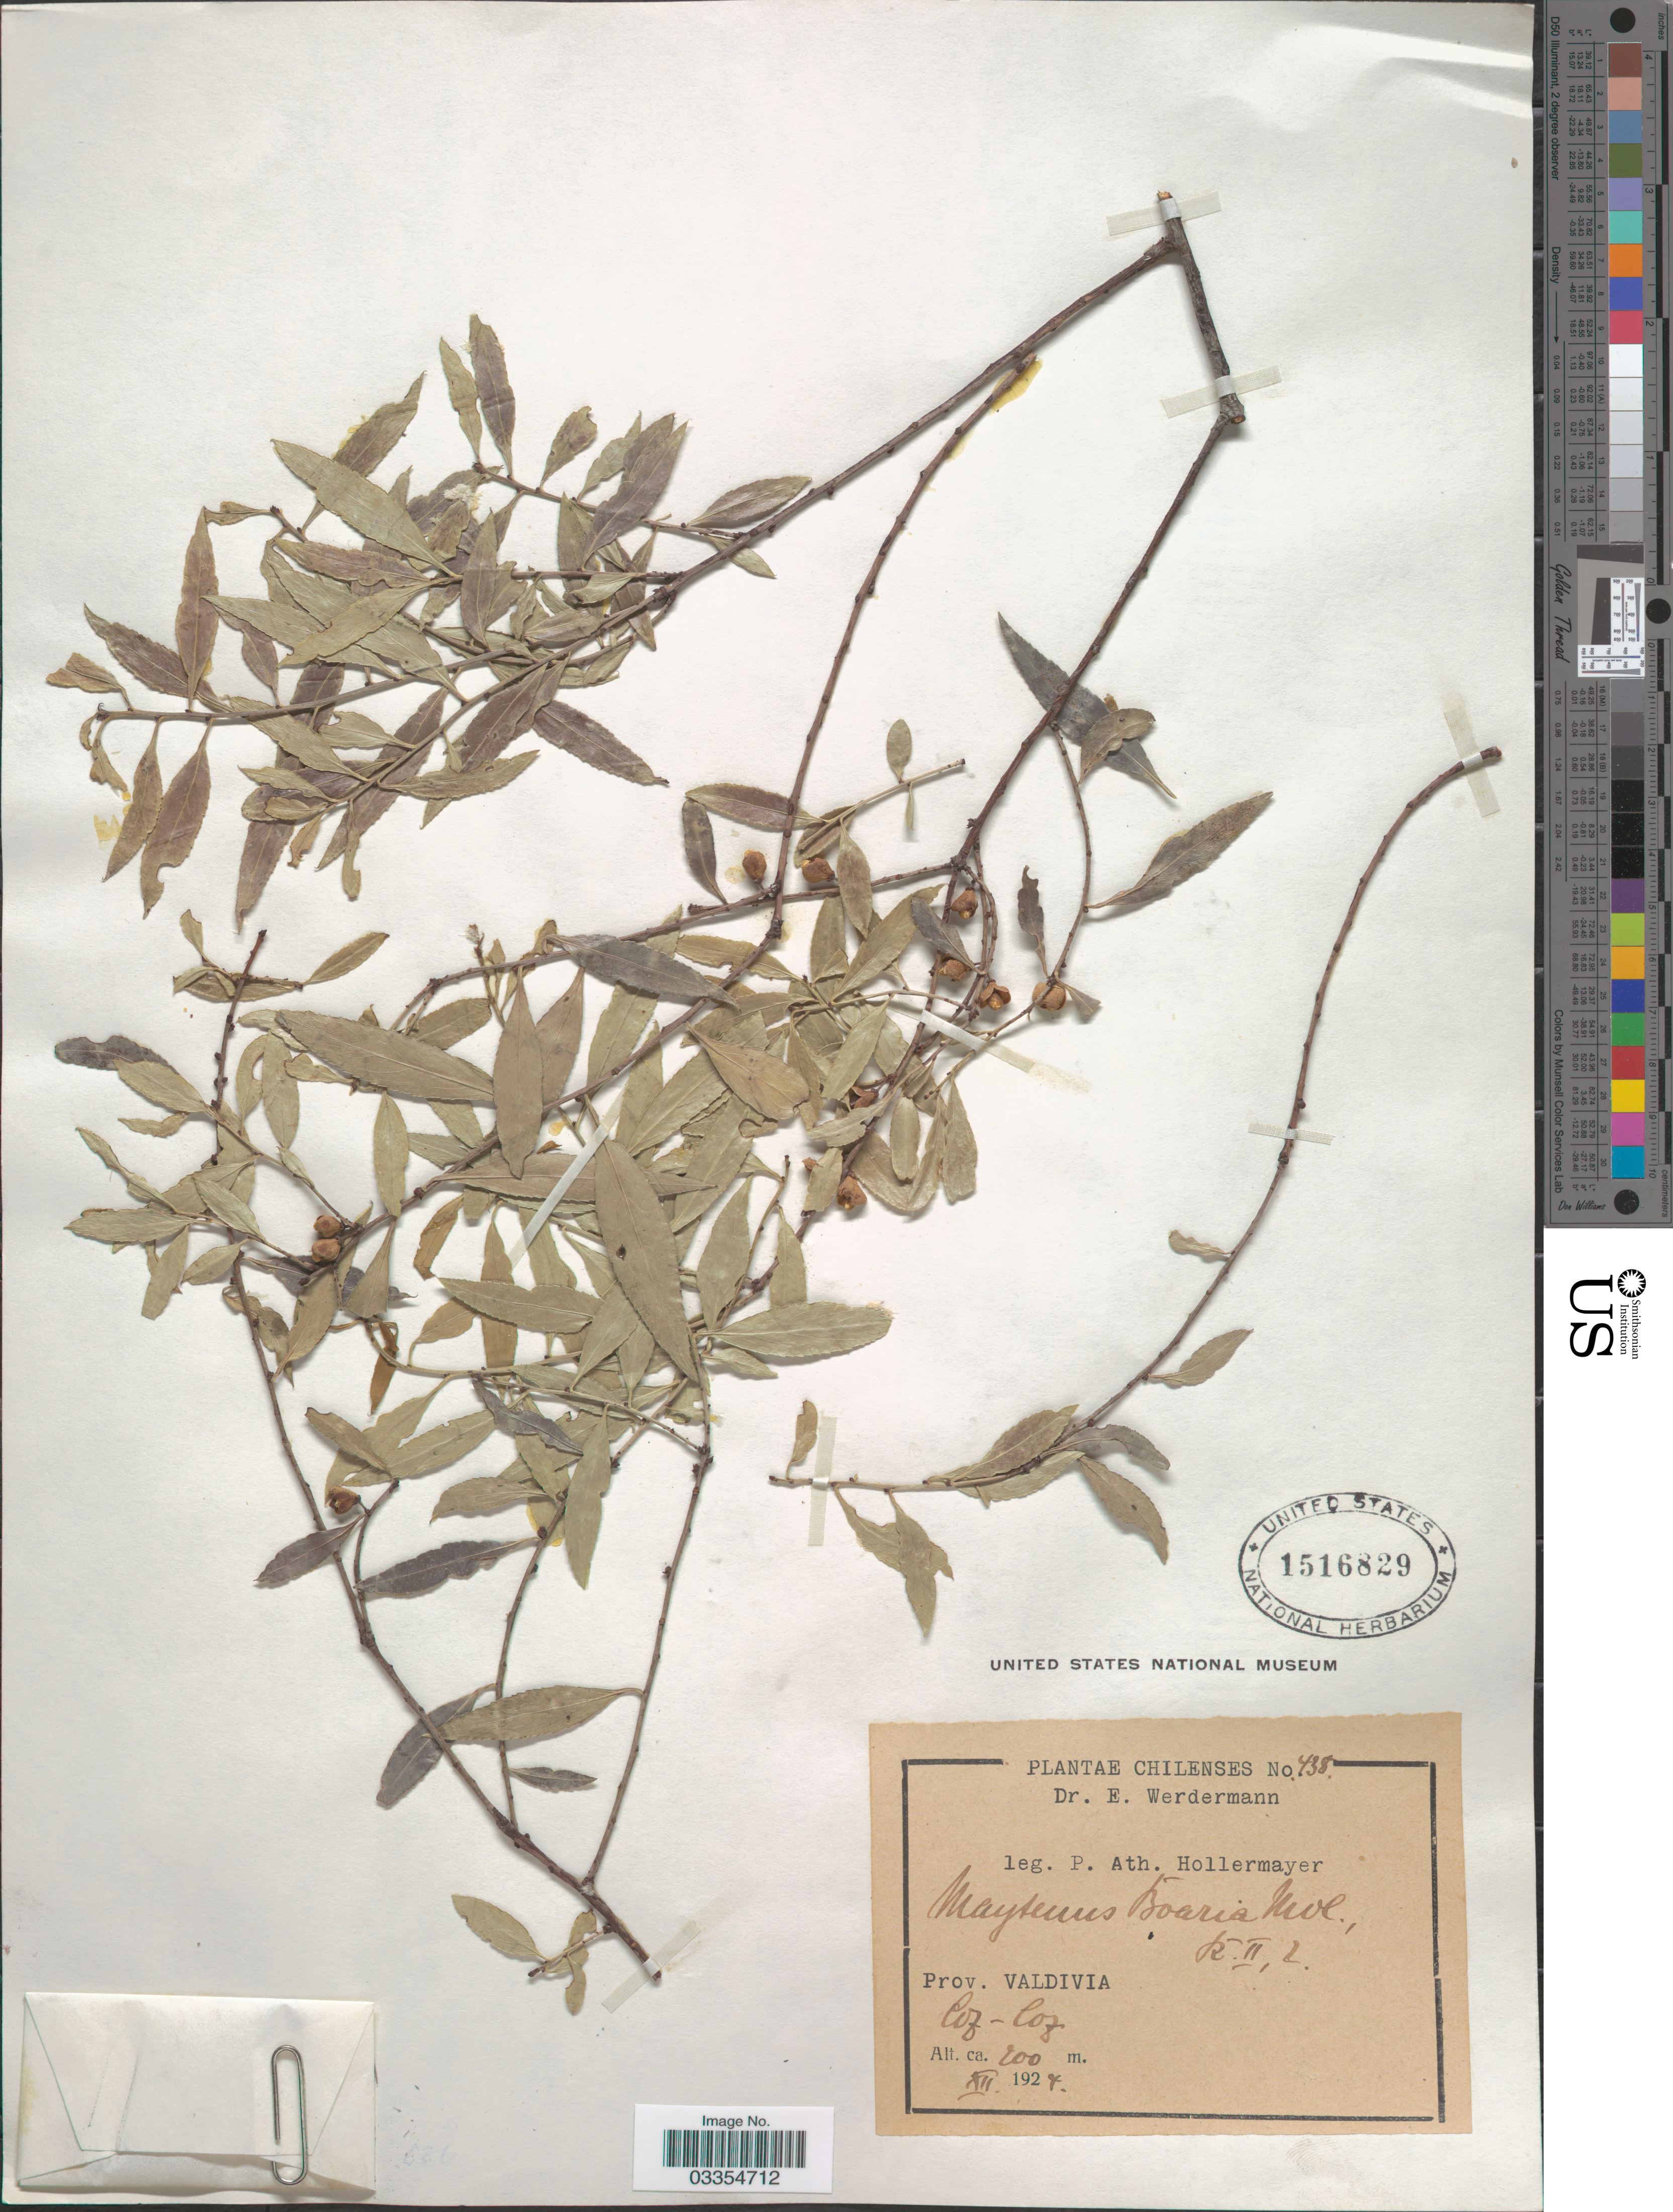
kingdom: Plantae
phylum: Tracheophyta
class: Magnoliopsida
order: Celastrales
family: Celastraceae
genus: Maytenus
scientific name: Maytenus boaria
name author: Molina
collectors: P. Hollermayer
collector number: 438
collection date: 1924-12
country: Chile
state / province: Los Ríos (XIV)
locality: Prov. Valdivia. Coz-coz.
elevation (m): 200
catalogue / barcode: US 1516829